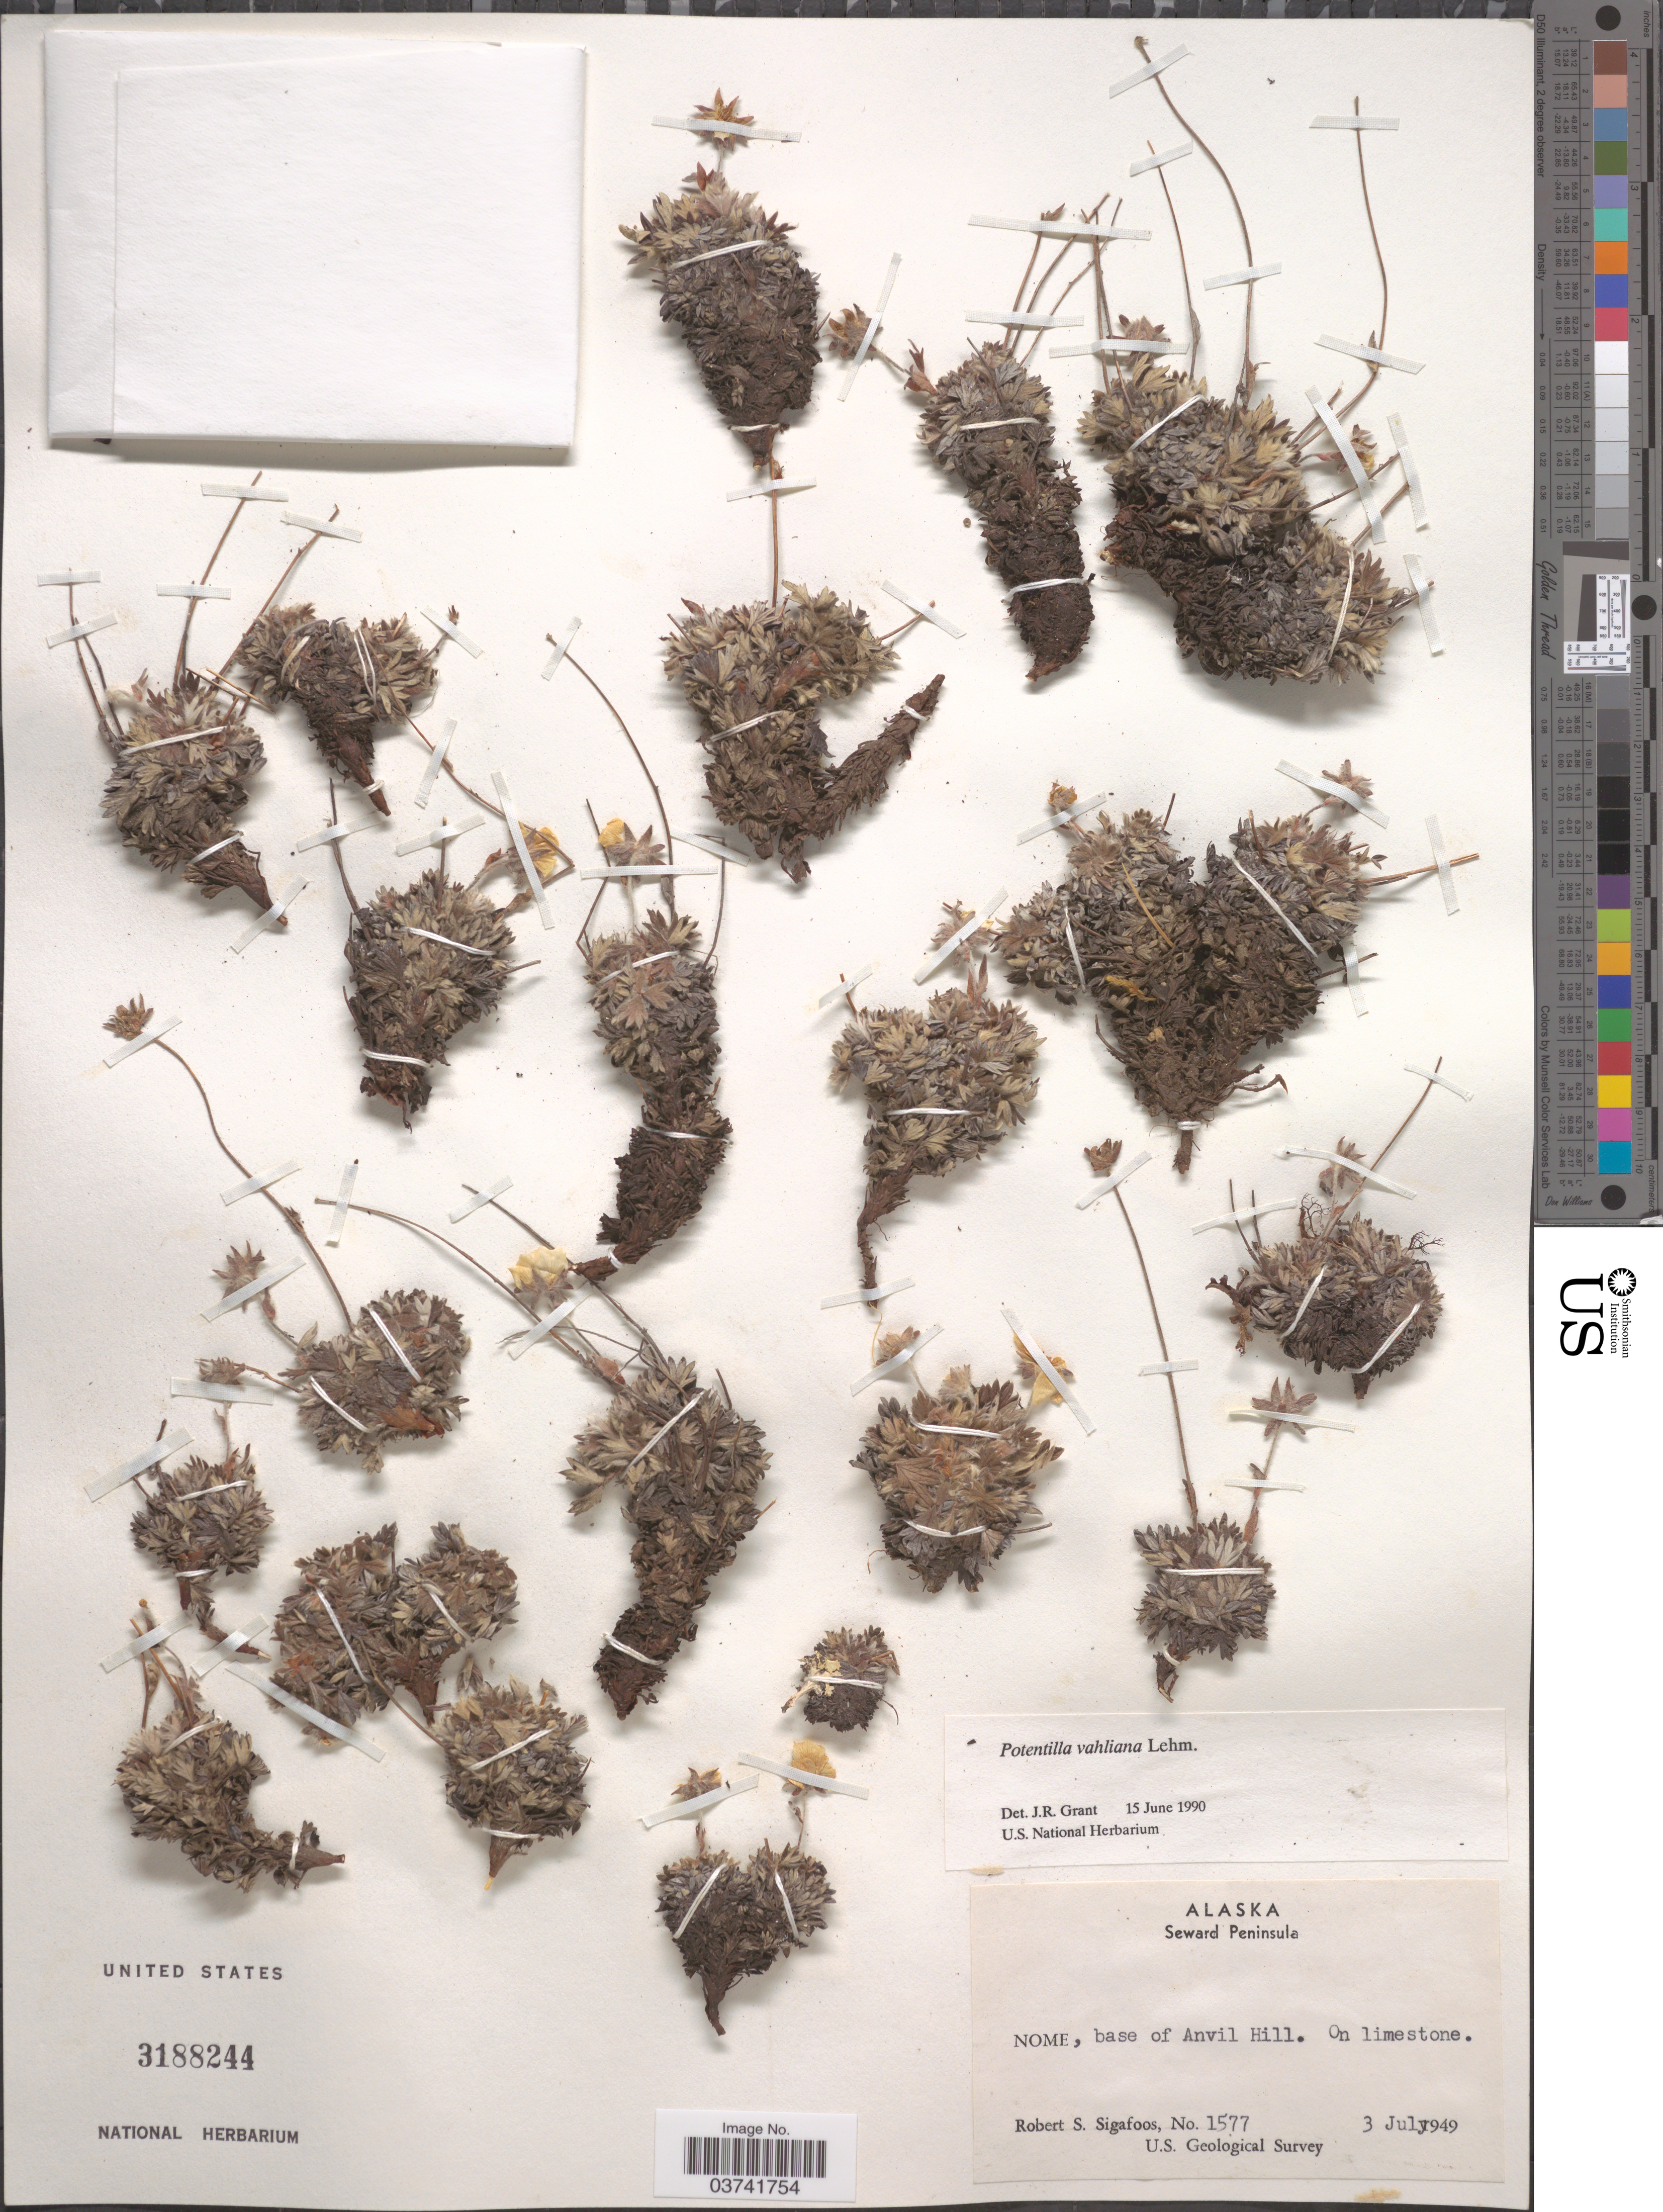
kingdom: Plantae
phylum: Tracheophyta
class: Magnoliopsida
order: Rosales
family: Rosaceae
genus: Potentilla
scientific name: Potentilla vahliana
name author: Lehm.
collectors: R. Sigafoos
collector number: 1577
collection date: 1949-07-03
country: United States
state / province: Alaska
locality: Seward Peninsula. Nome, base of Anvil Hill.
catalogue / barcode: US 3188244